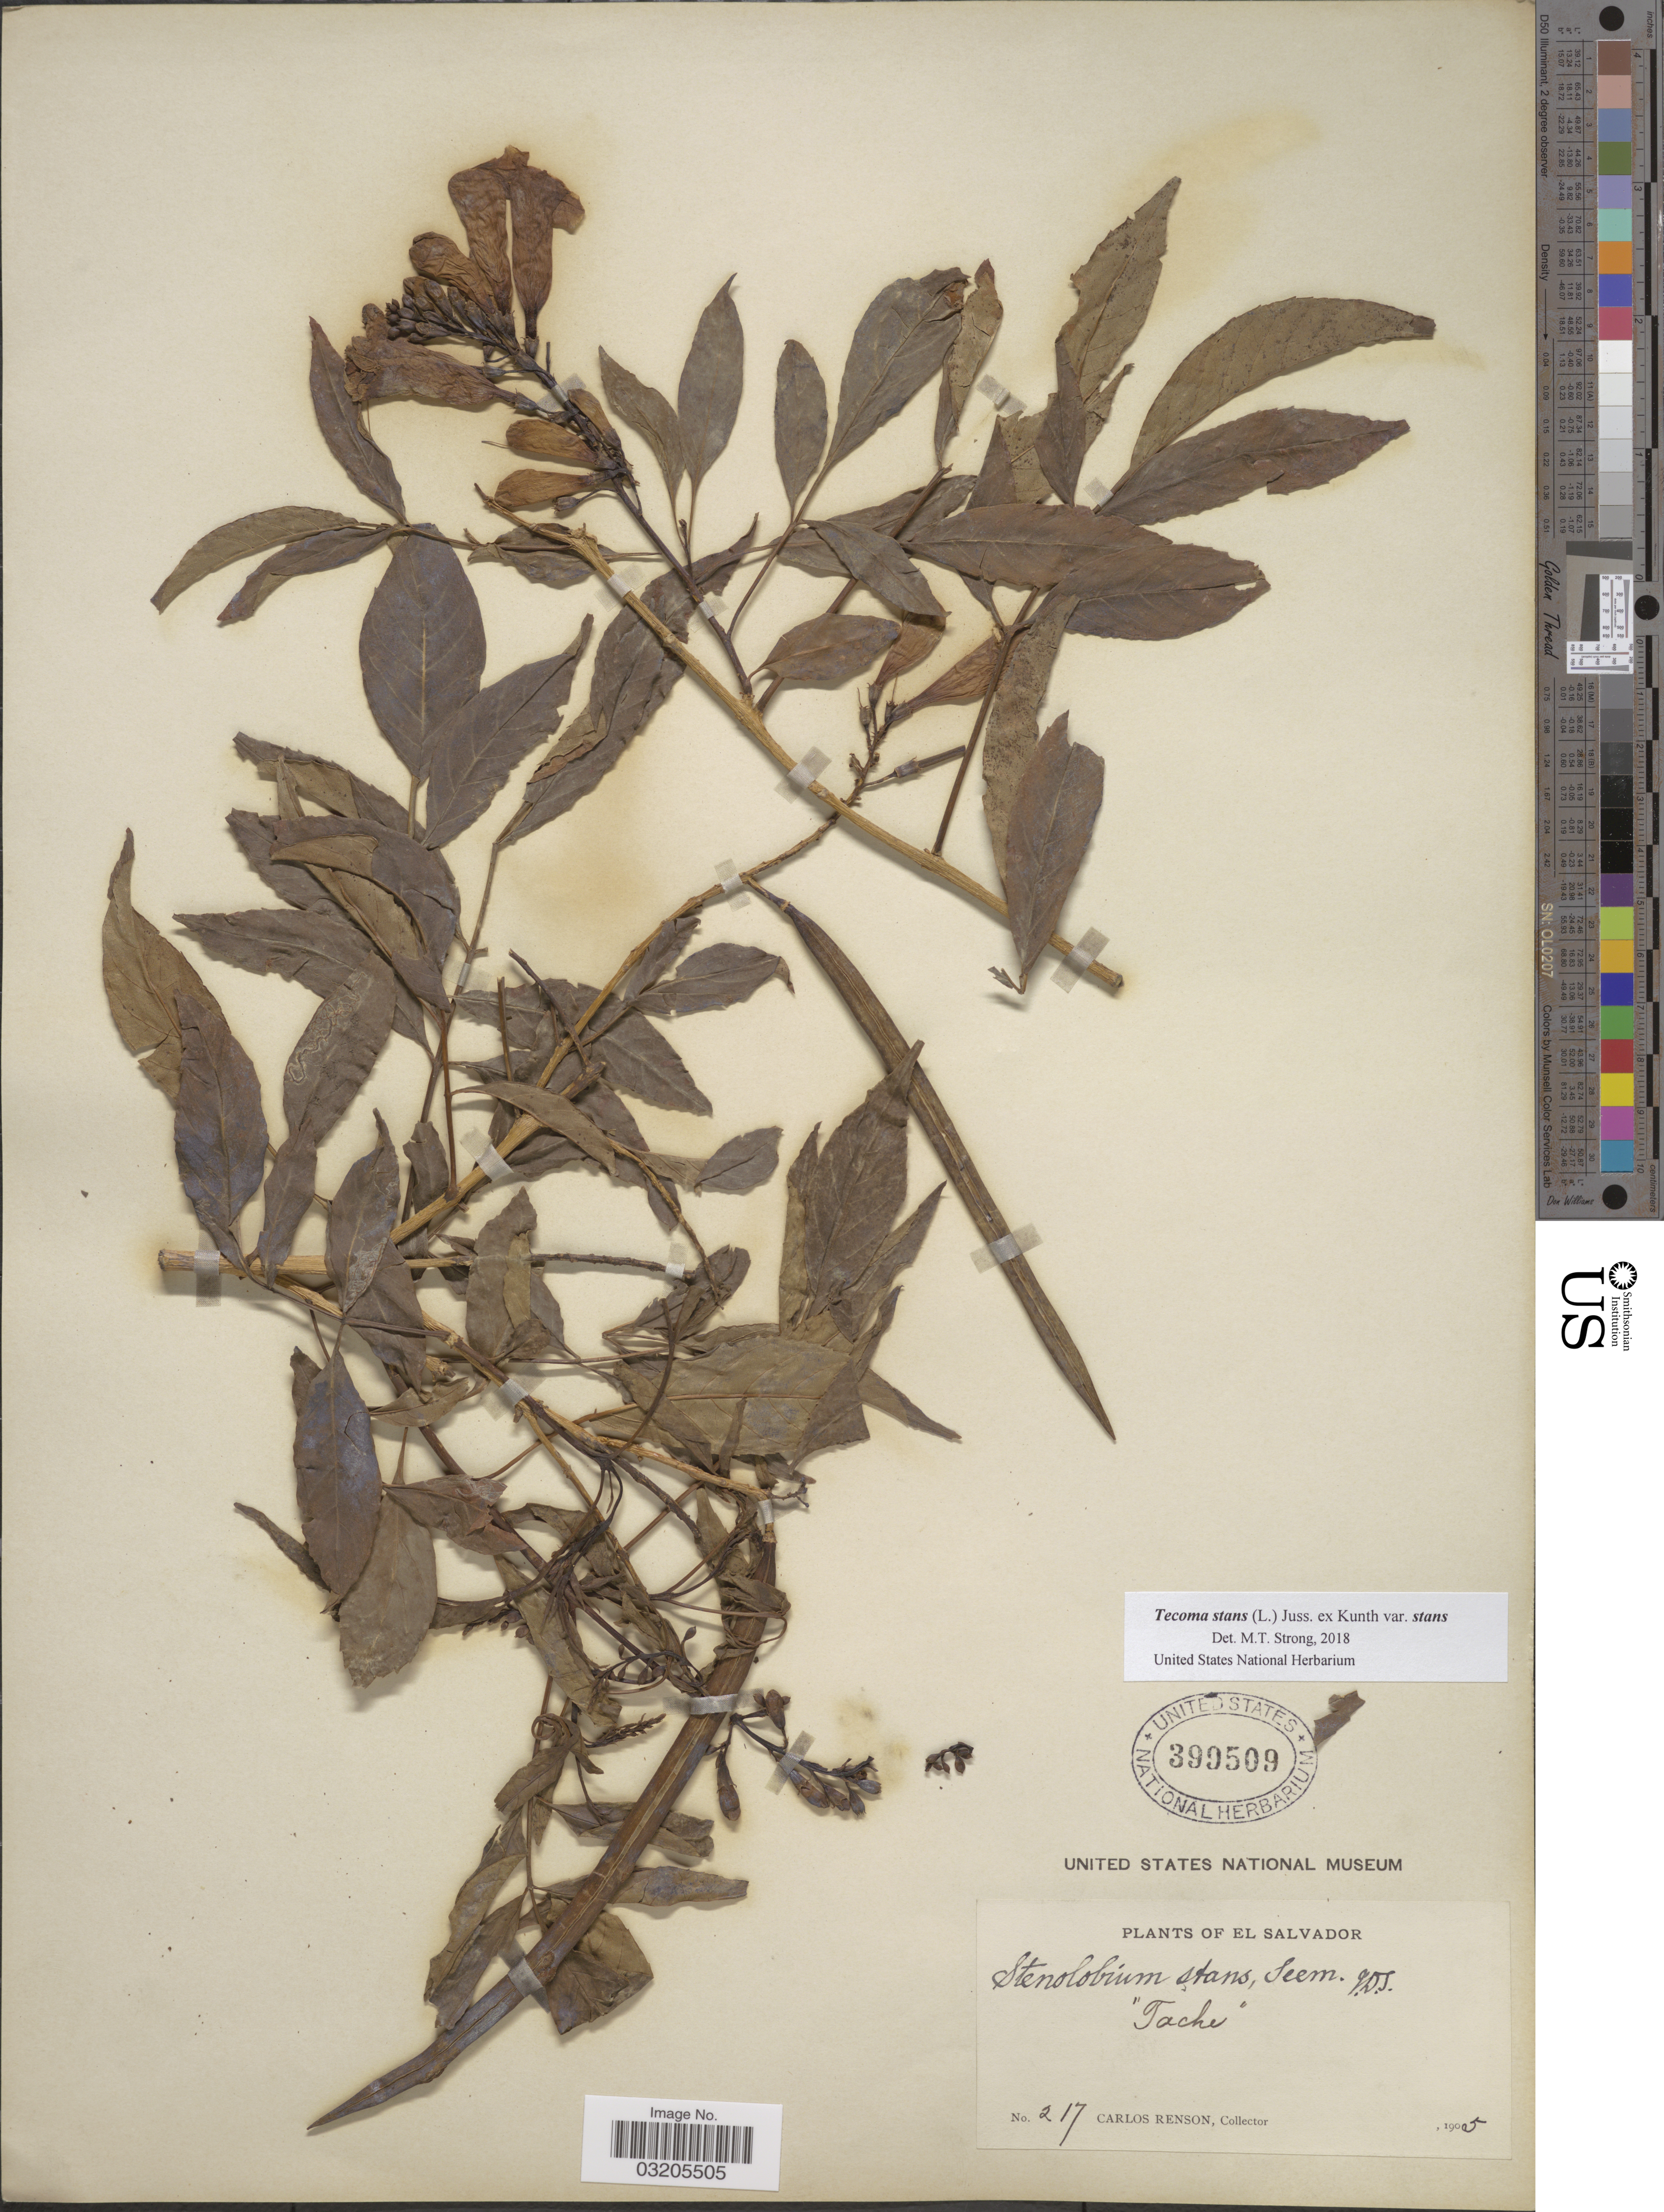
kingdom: Plantae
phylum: Tracheophyta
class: Magnoliopsida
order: Lamiales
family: Bignoniaceae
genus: Tecoma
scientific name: Tecoma stans var. stans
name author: (L.) Juss. ex Kunth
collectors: C. Renson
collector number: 217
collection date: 1905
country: El Salvador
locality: Tache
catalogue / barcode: US 399509